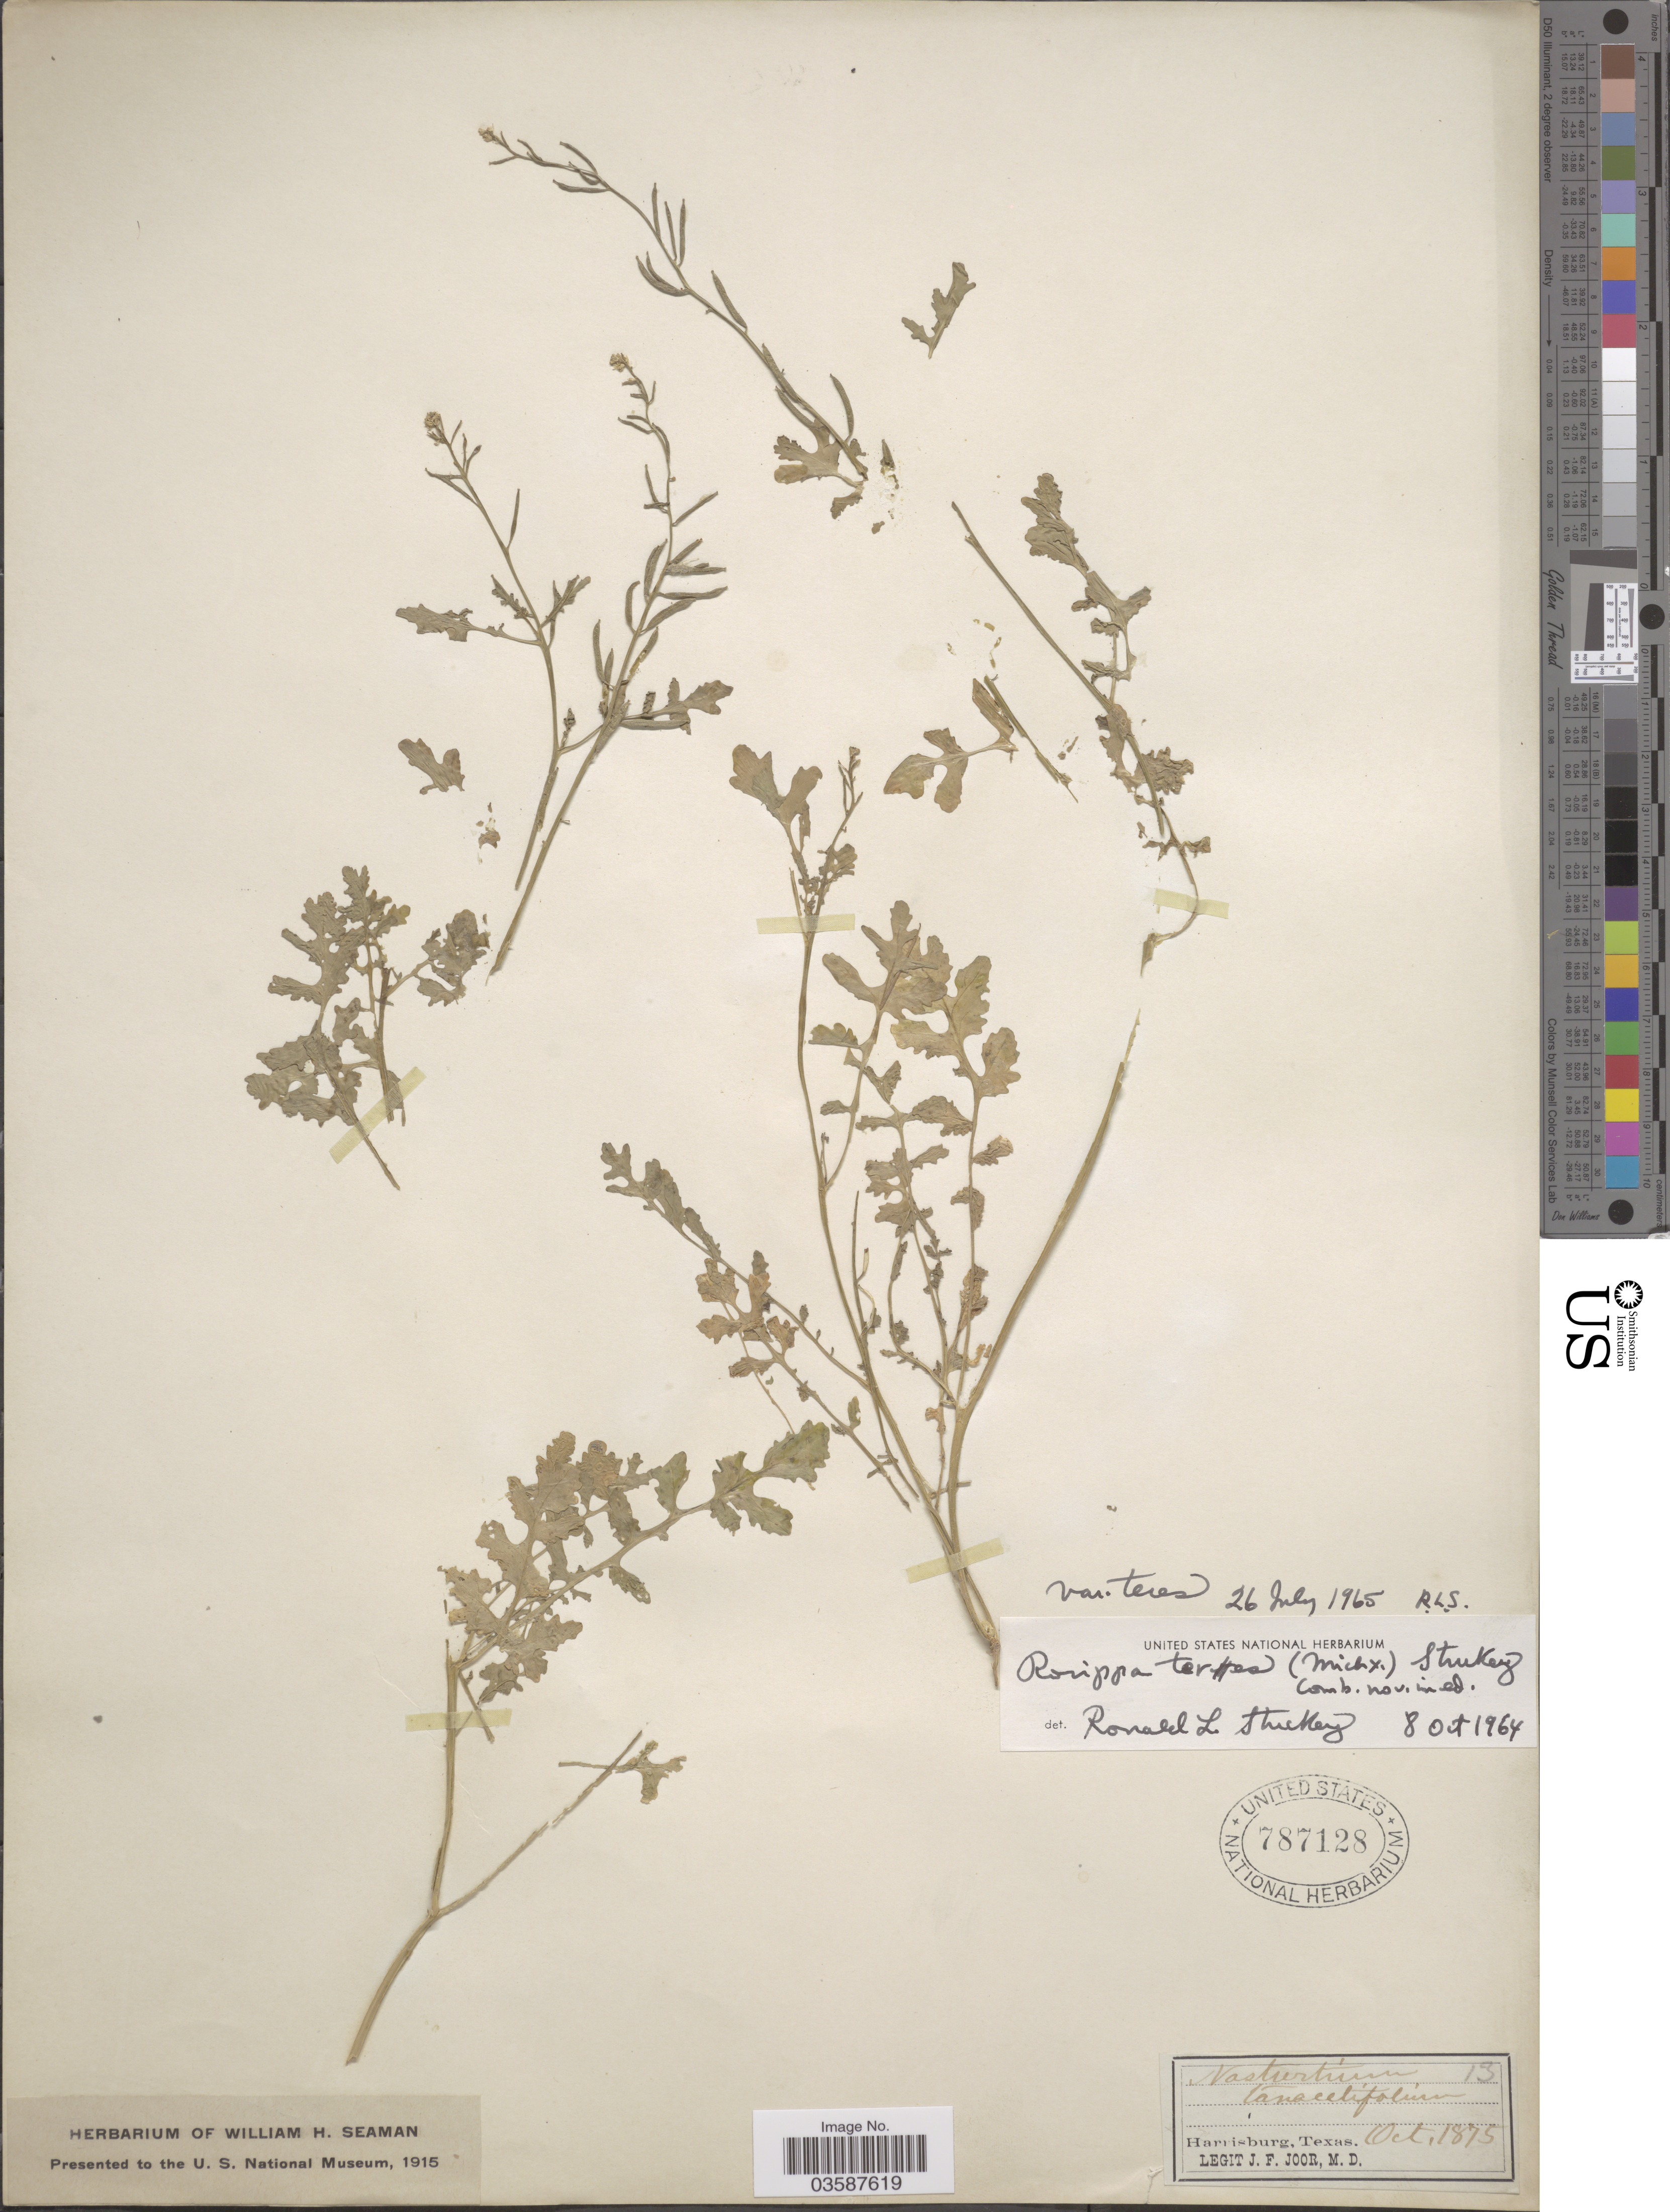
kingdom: Plantae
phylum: Tracheophyta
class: Magnoliopsida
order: Brassicales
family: Brassicaceae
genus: Rorippa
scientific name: Rorippa teres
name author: (Michx.) Stuckey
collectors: J. F. Joor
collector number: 13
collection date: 1875-10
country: United States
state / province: Texas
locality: Harrisburg.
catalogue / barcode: US 787128